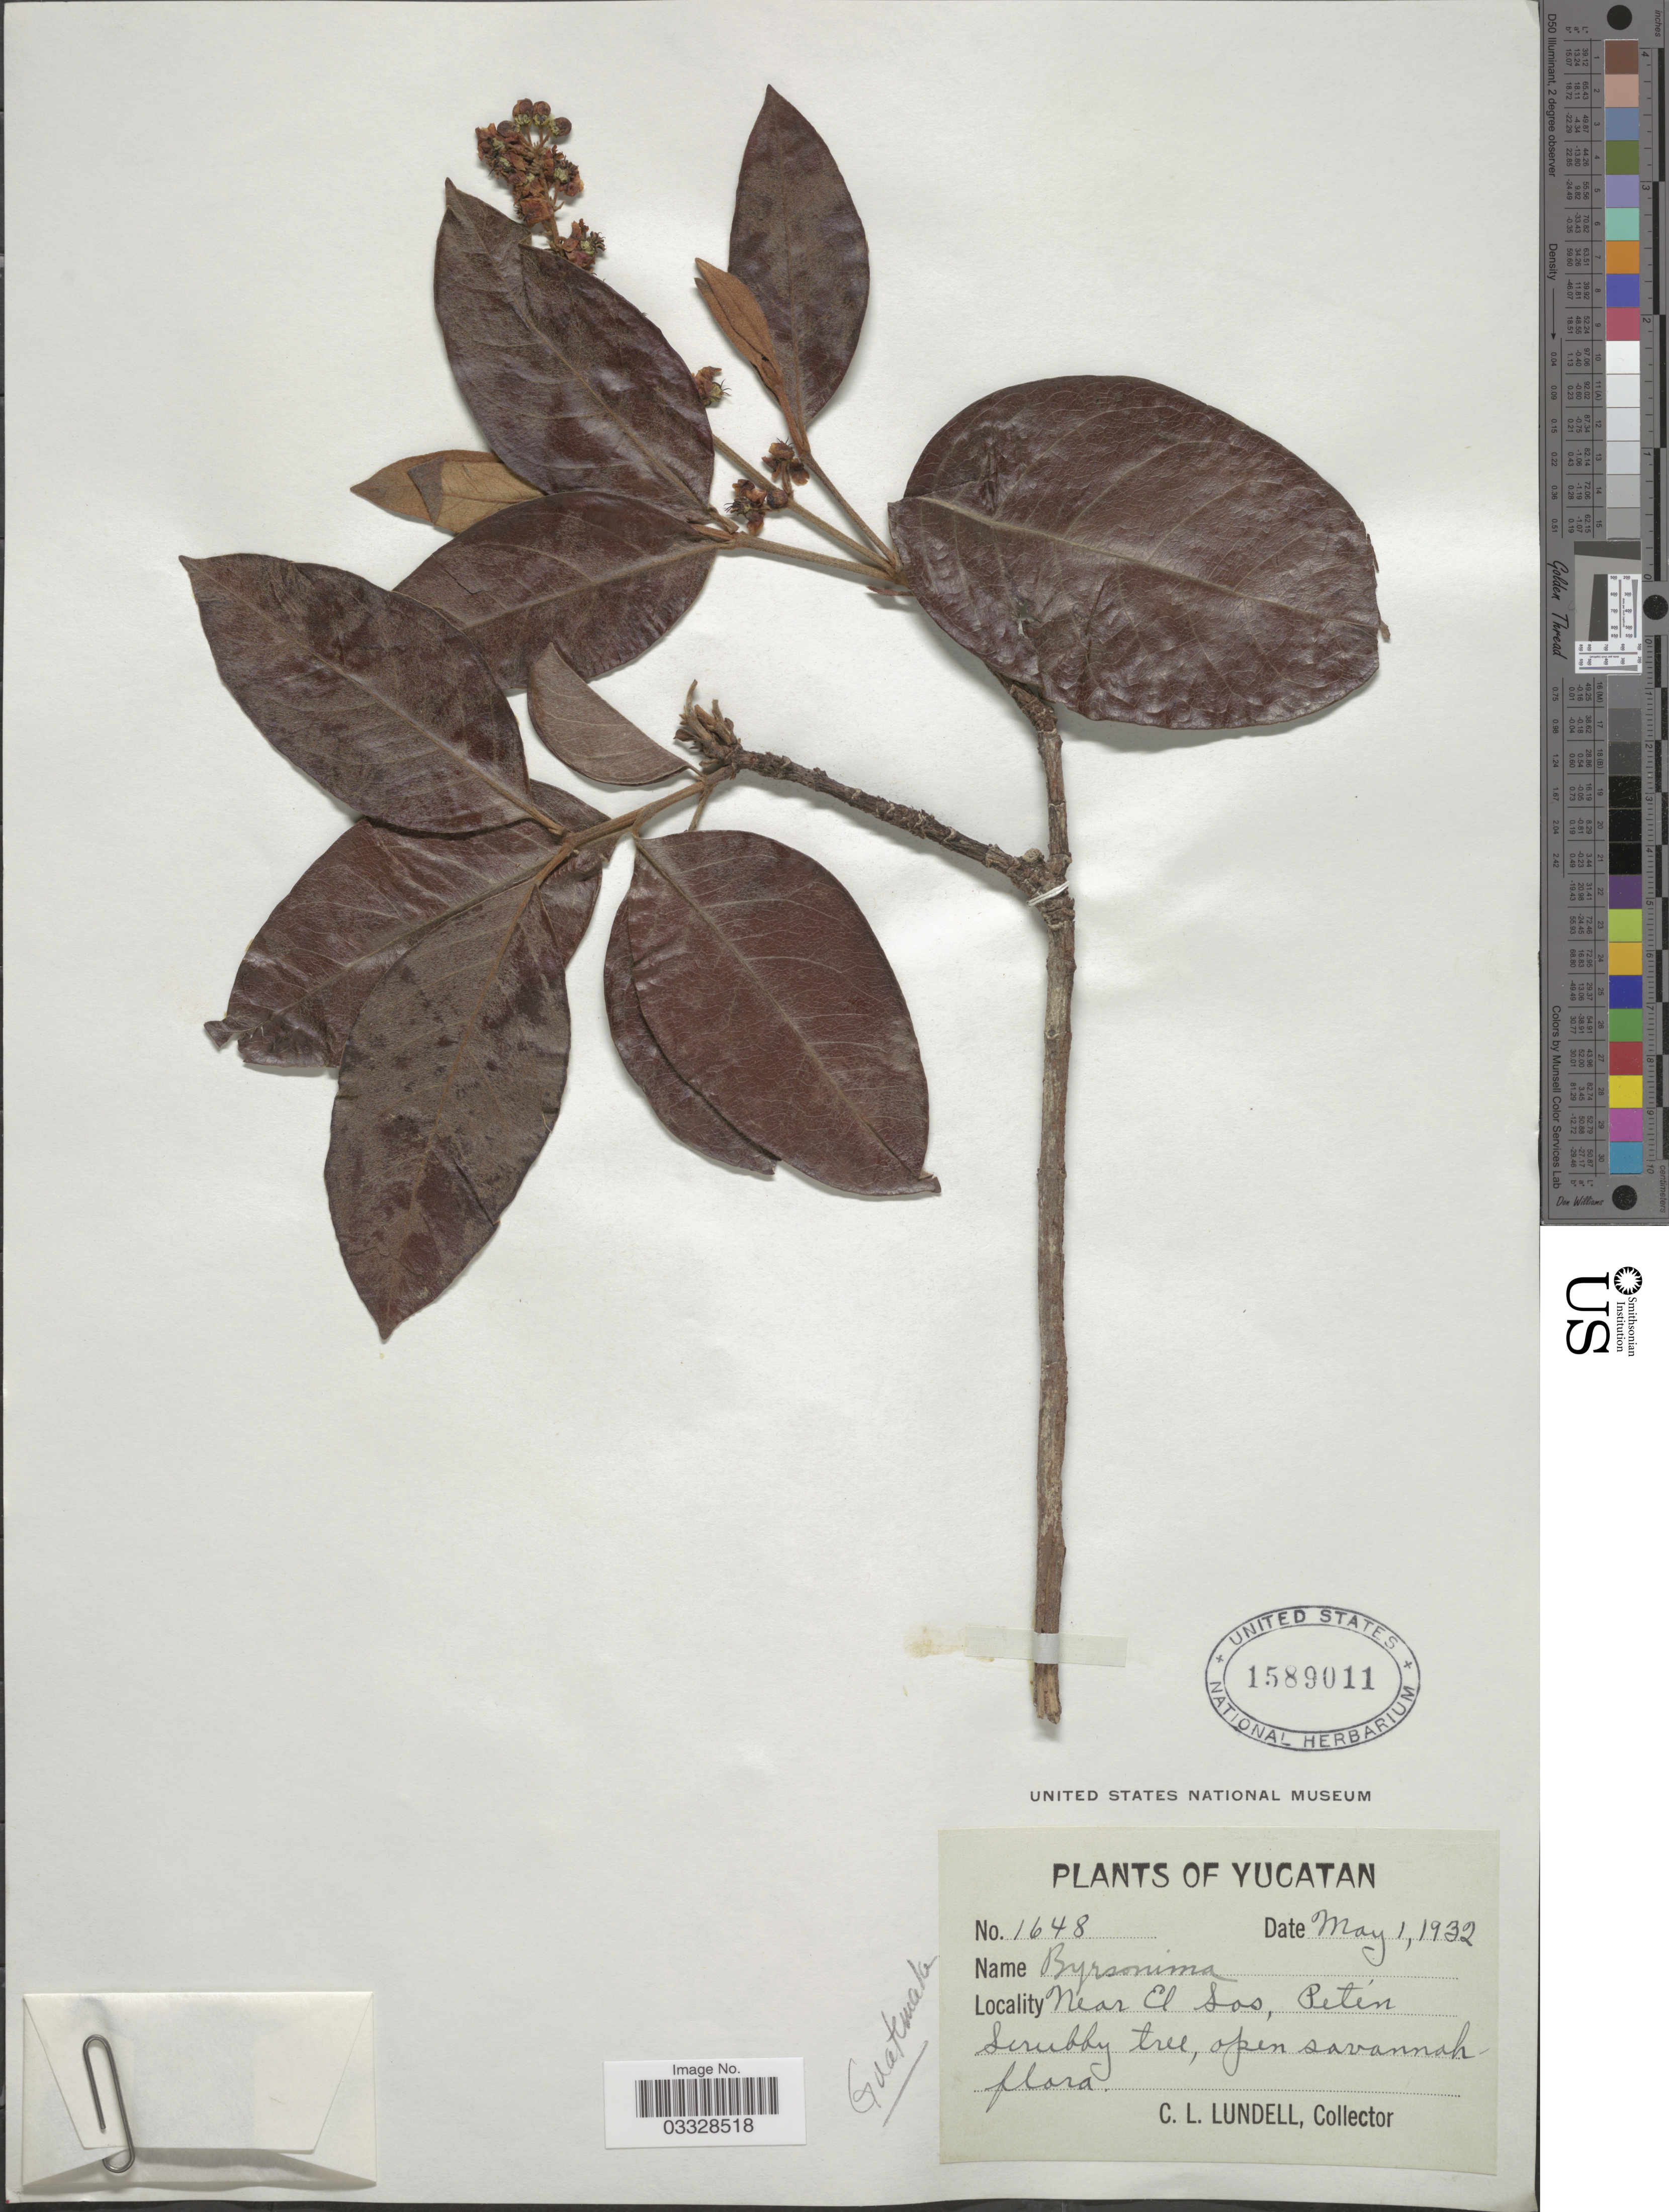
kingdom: Plantae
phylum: Tracheophyta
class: Magnoliopsida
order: Malpighiales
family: Malpighiaceae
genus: Byrsonima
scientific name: Byrsonima crassifolia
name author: (L.) Kunth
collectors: C. L. Lundell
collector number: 1648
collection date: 1932-05-01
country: Guatemala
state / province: El Petén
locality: Near El Sas, Petén.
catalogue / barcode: US 1589011